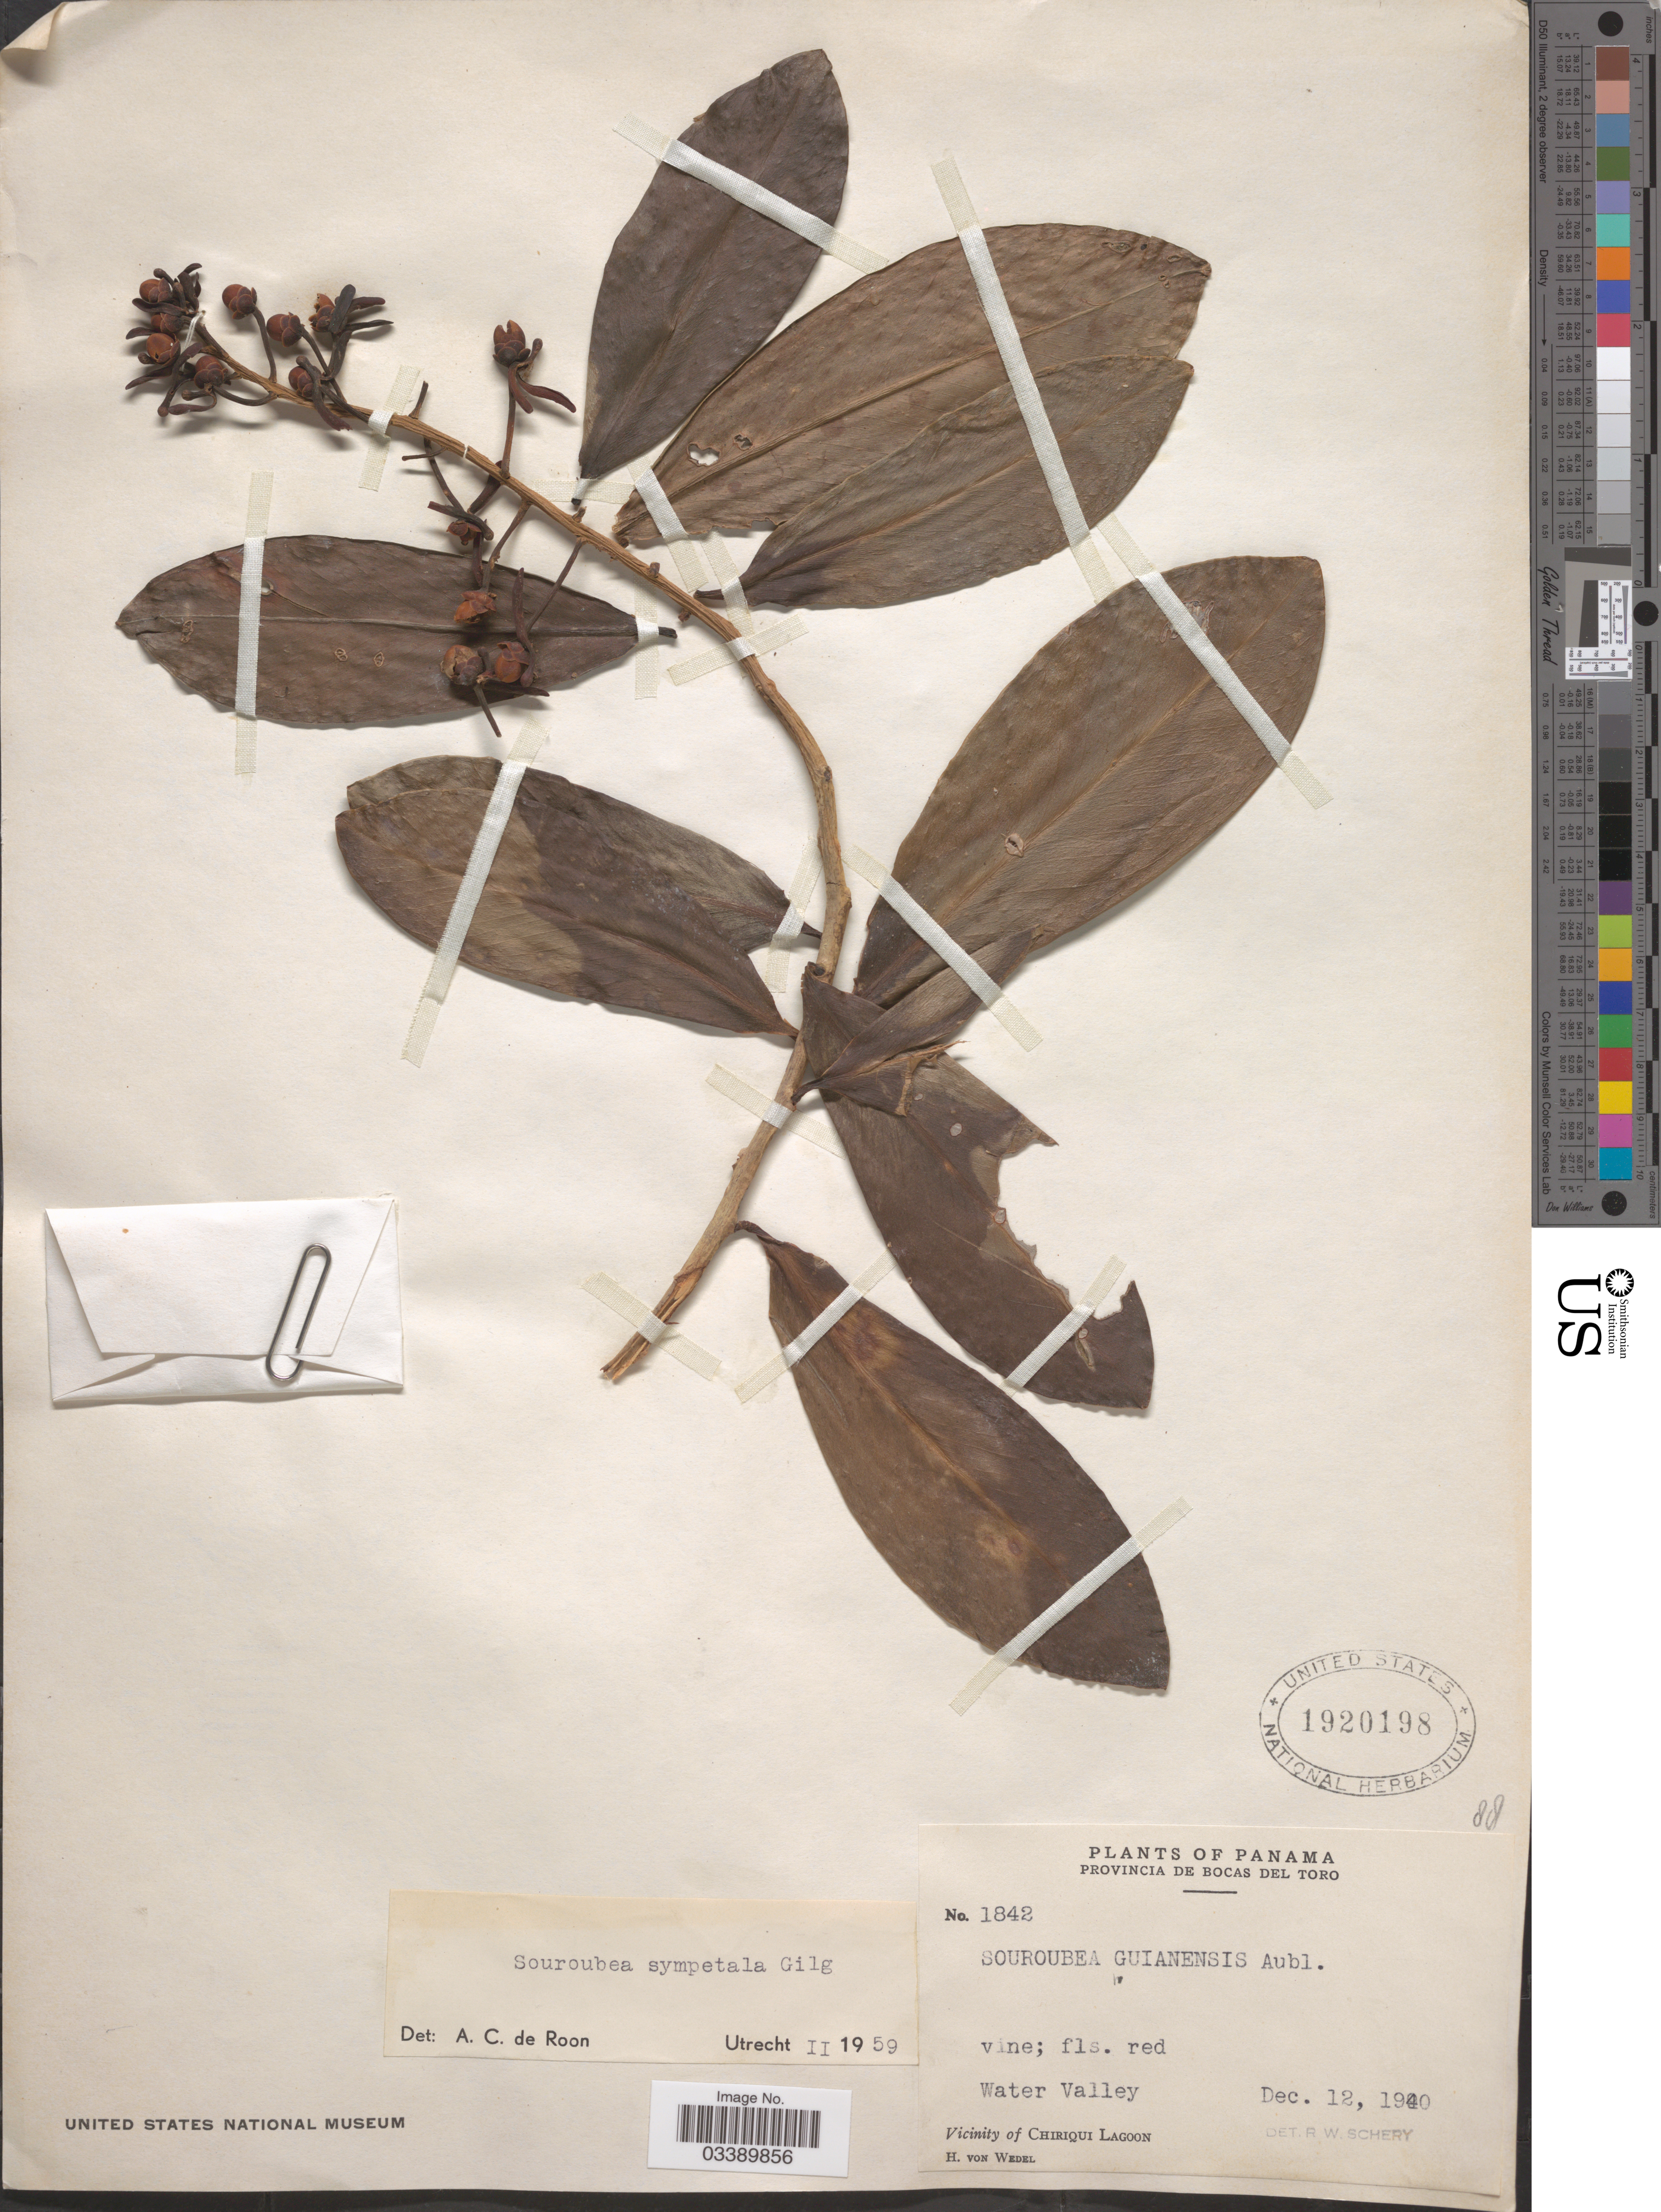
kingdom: Plantae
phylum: Tracheophyta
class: Magnoliopsida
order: Ericales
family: Marcgraviaceae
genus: Souroubea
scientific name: Souroubea sympetala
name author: Gilg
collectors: H. von Wedel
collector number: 1842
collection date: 1940-12-12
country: Panama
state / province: Bocas del Toro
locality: Water Valley. Vicinity of Chiriqui Lagoon.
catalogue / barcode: US 1920198